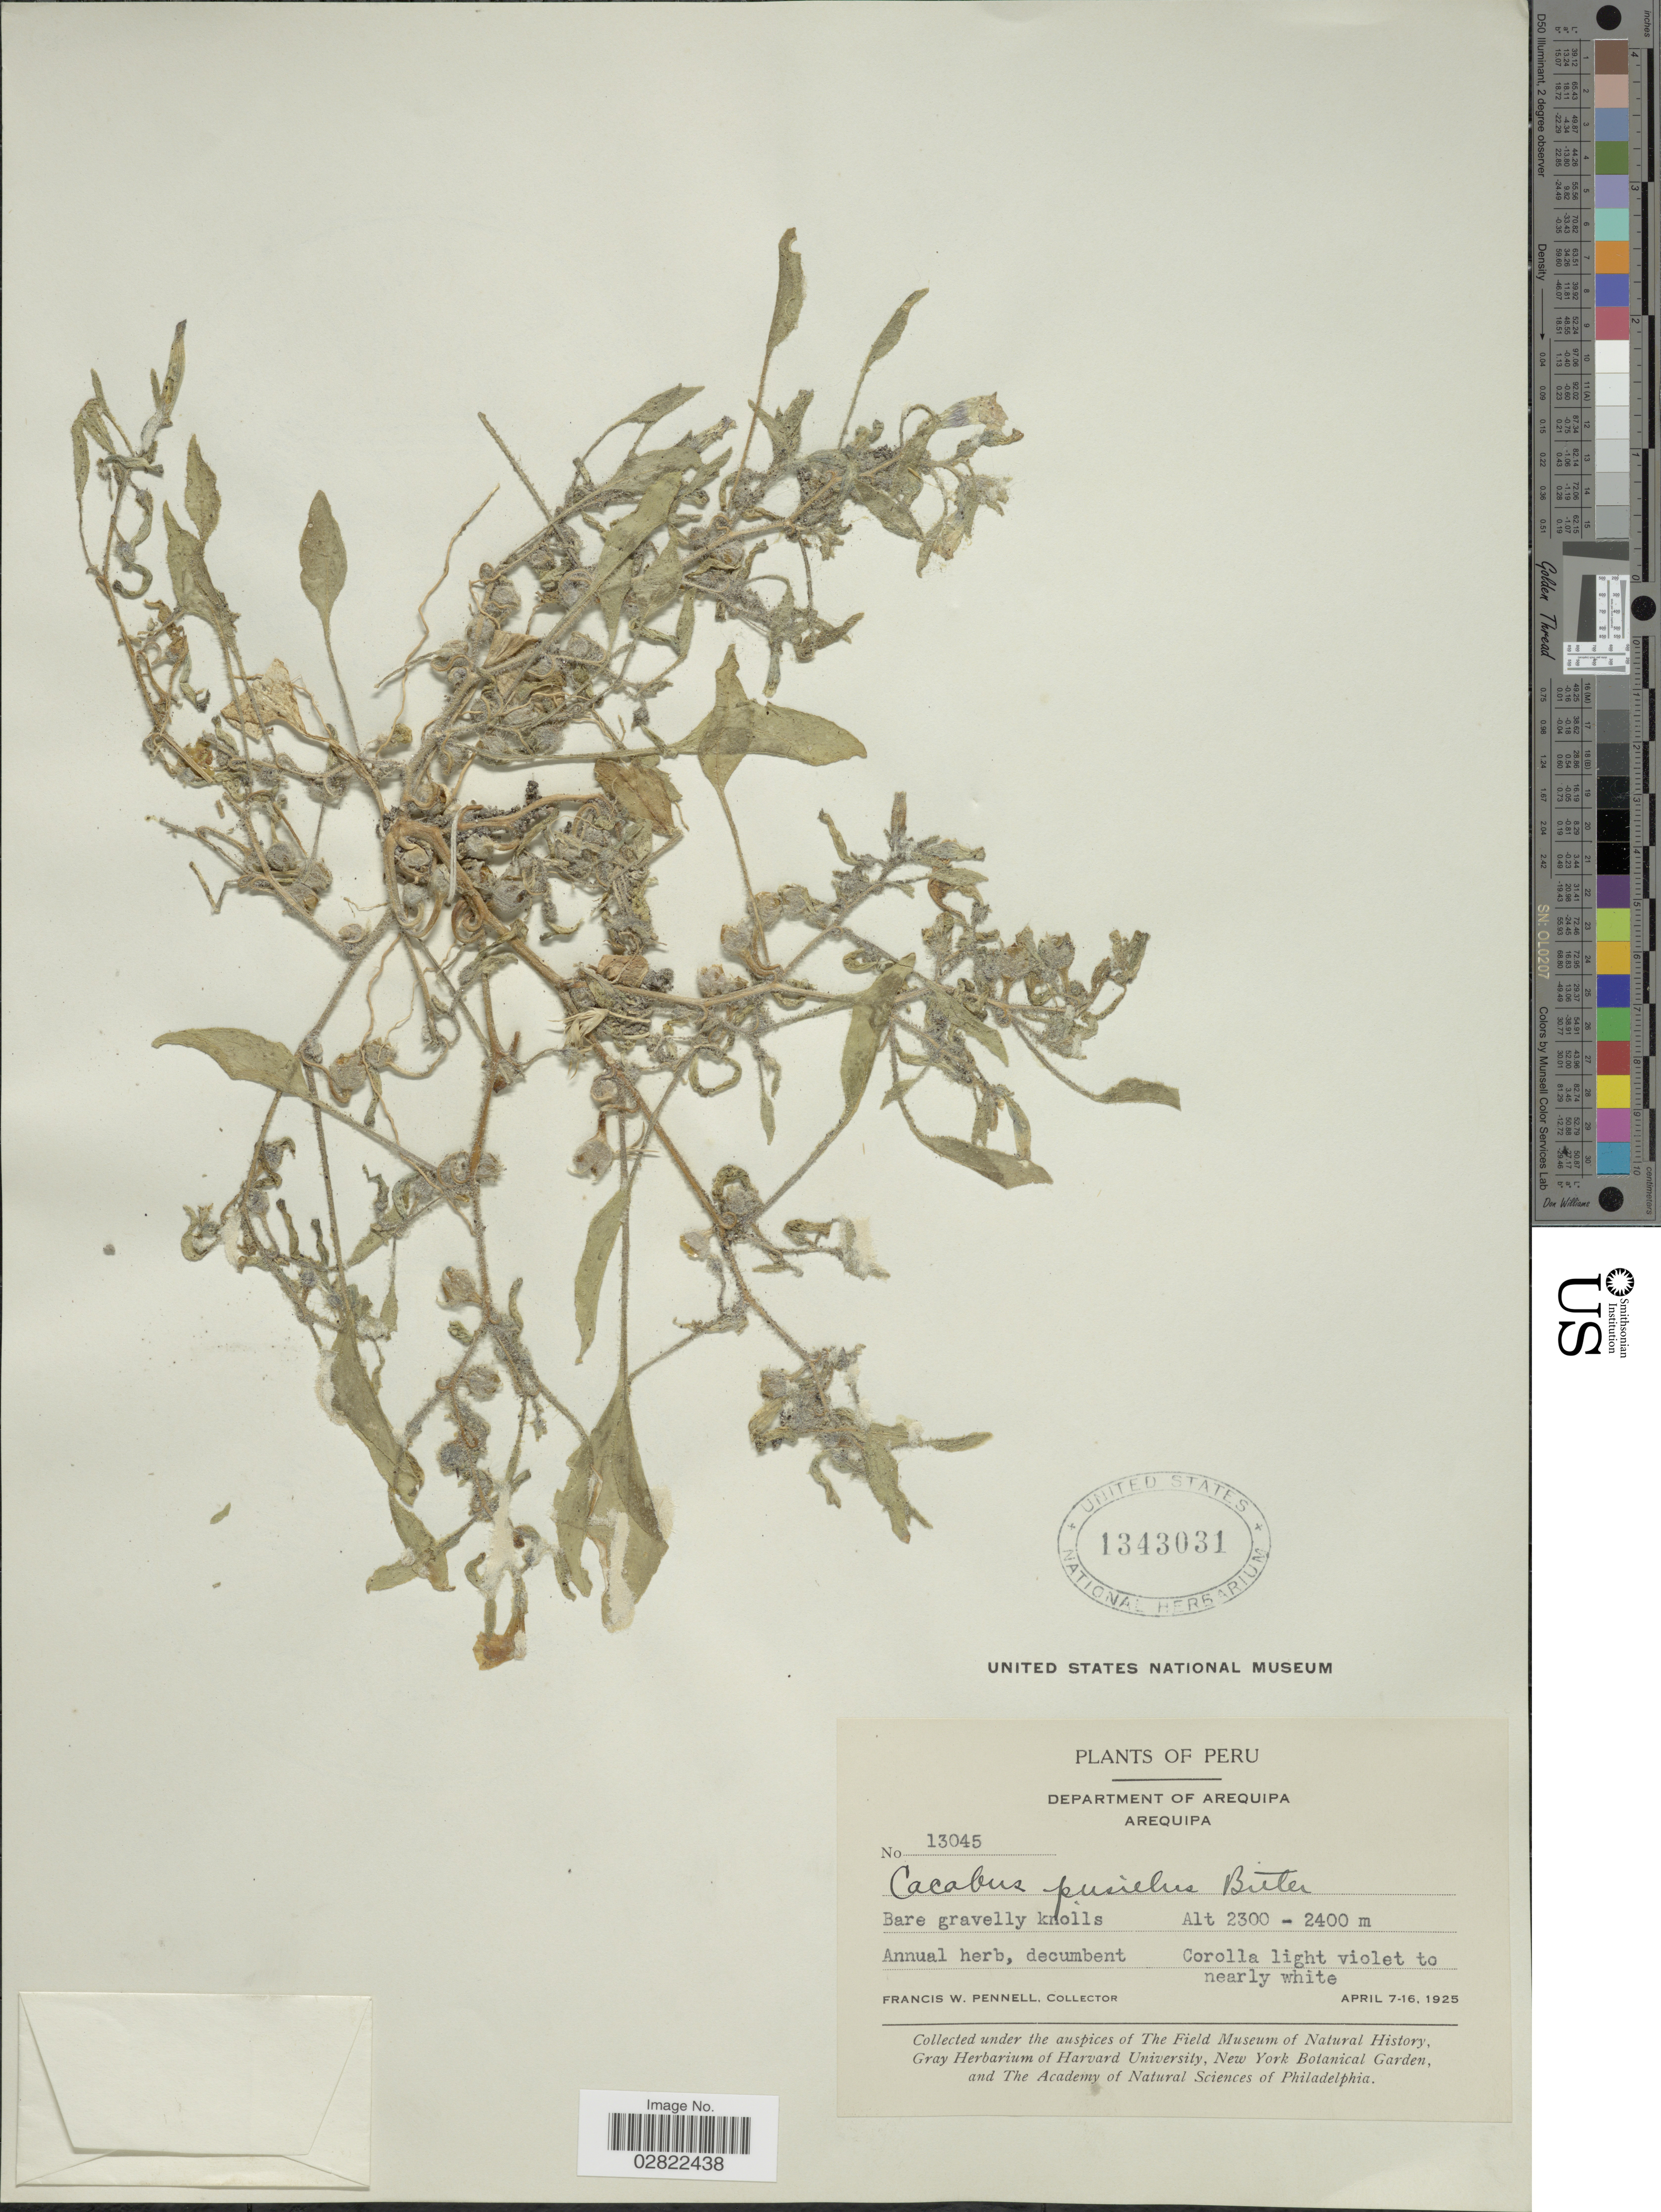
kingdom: Plantae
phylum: Tracheophyta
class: Magnoliopsida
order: Solanales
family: Solanaceae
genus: Exodeconus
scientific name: Exodeconus pusillus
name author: (Bitter) Axelius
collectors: F. W. Pennell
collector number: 13045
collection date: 1925-04-07/1925-04-16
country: Peru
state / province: Arequipa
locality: Department of Arequipa, Arequipa.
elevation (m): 2300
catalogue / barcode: US 1343031